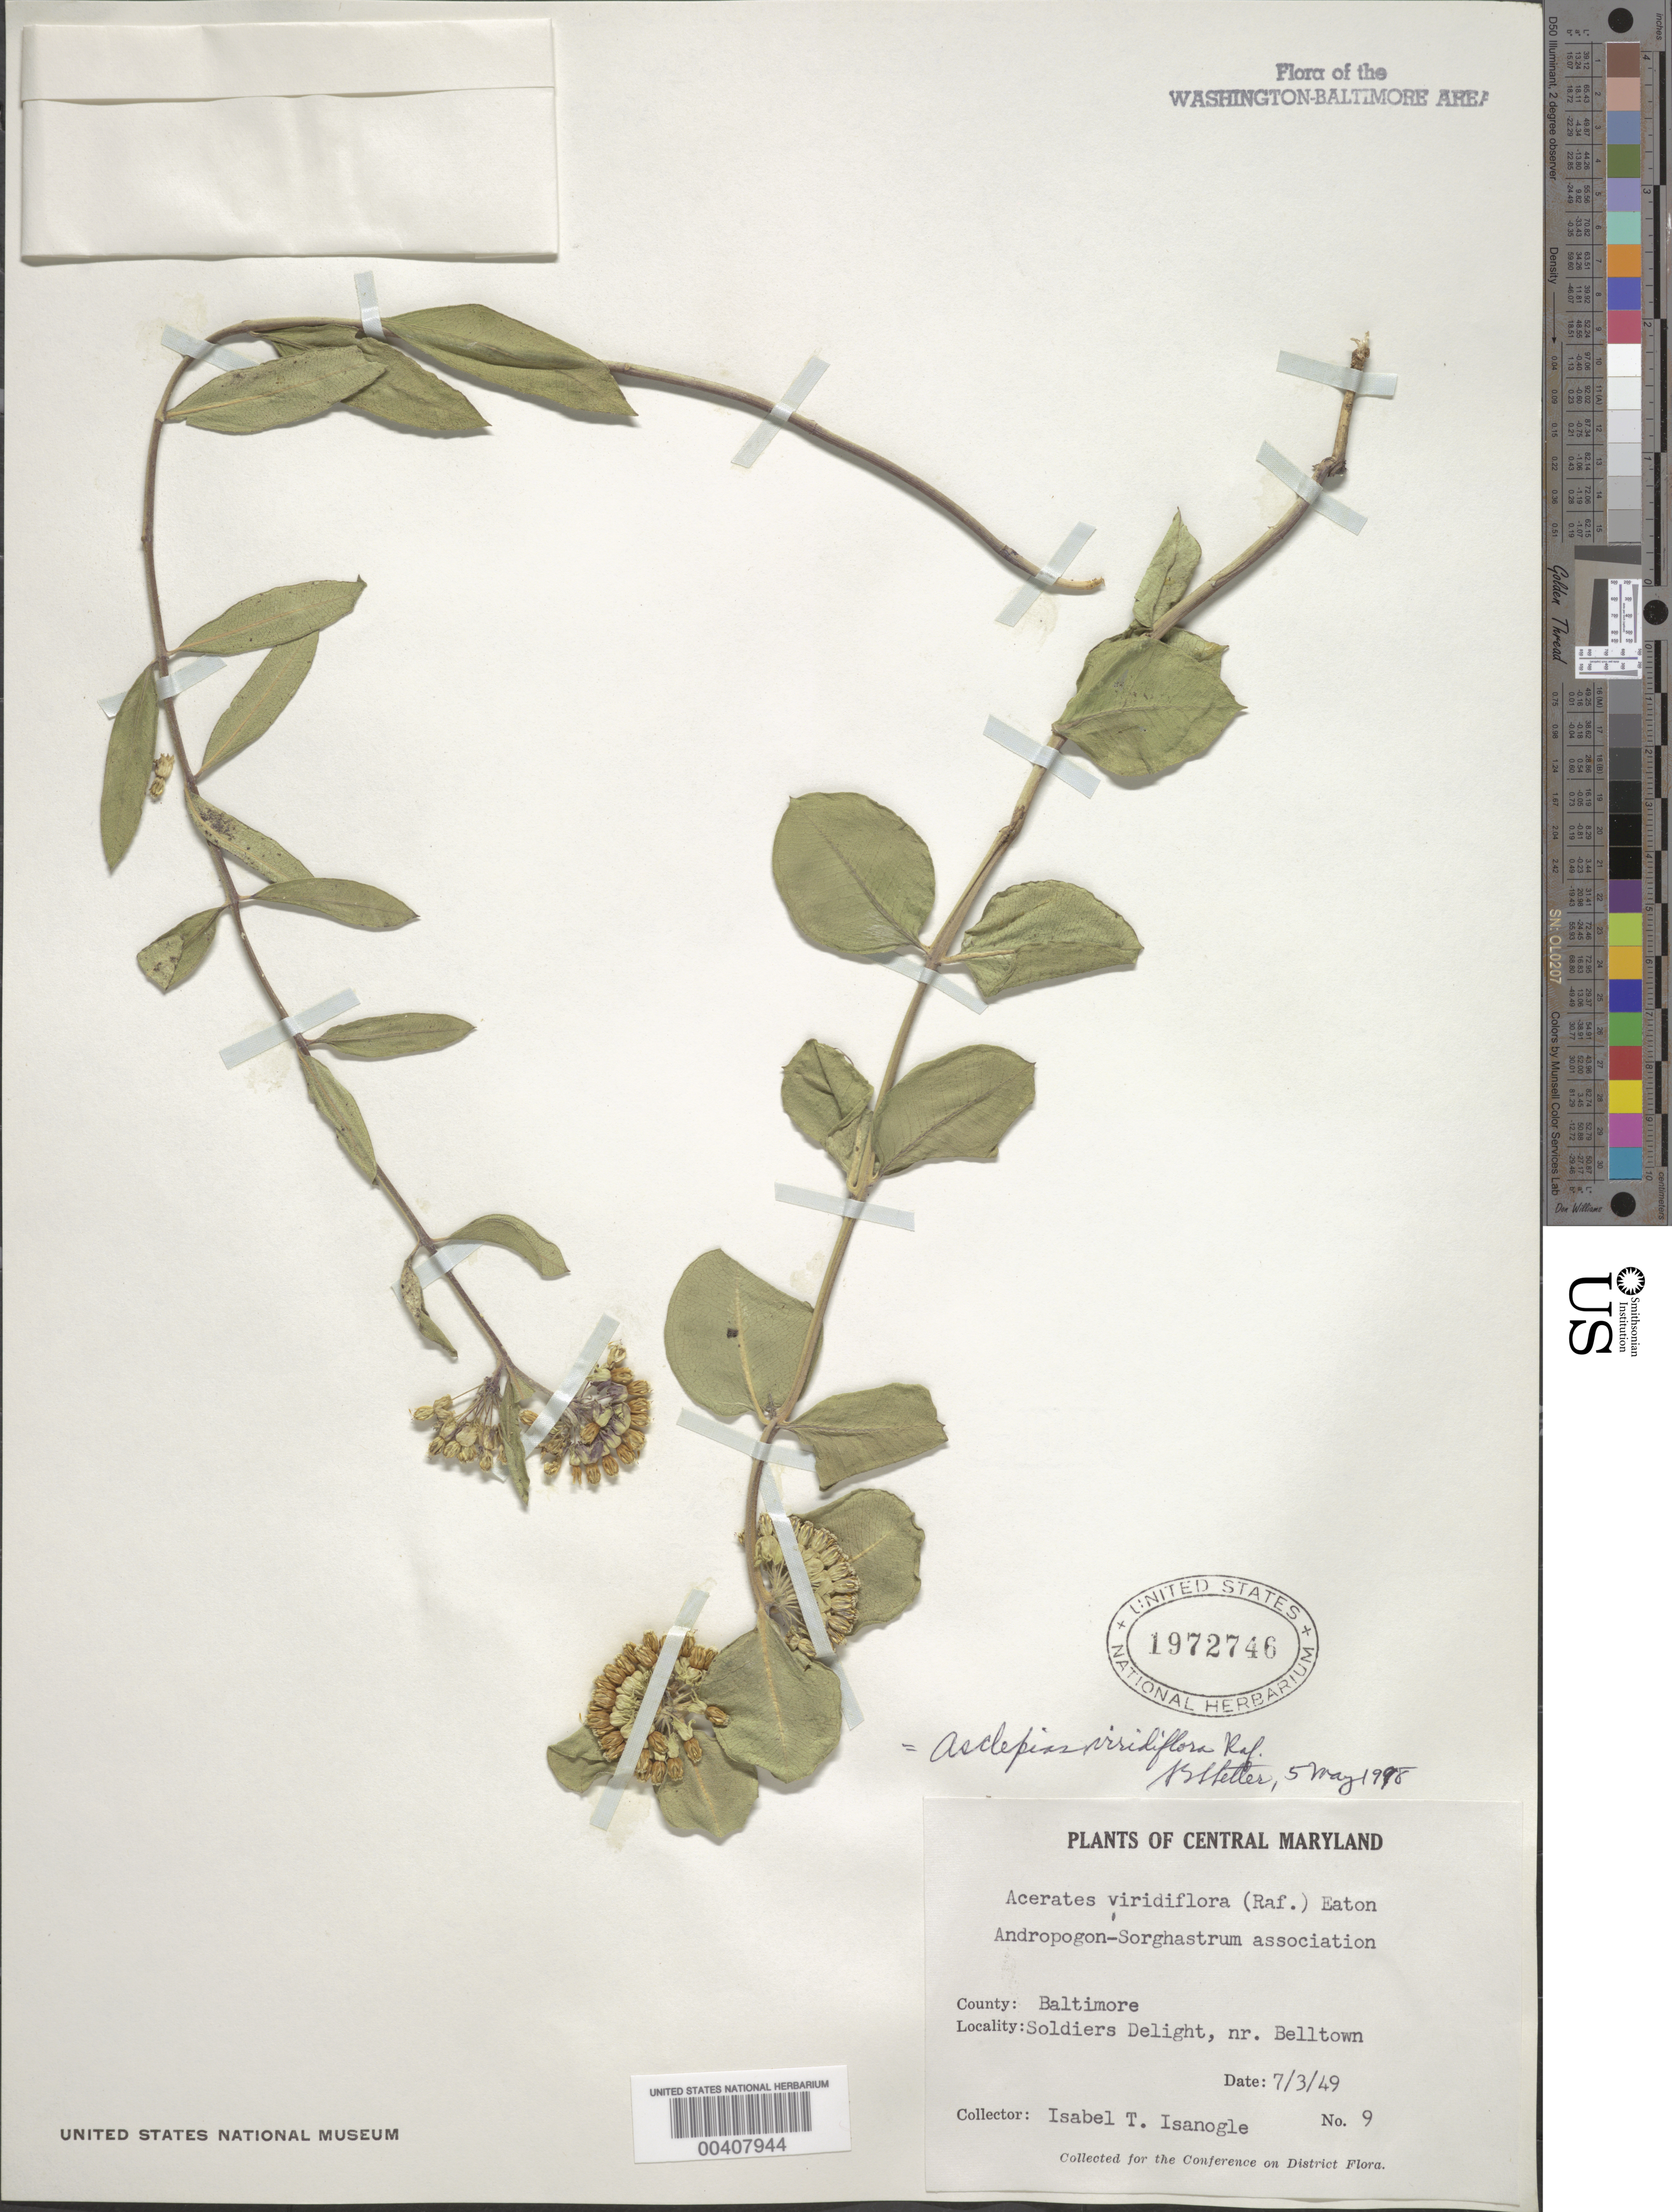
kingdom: Plantae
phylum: Tracheophyta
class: Magnoliopsida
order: Gentianales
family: Apocynaceae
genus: Asclepias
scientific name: Asclepias viridiflora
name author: Raf.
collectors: I. Isanogle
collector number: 9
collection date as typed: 03 Jul 1949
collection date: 1949-07-03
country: United States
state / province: Maryland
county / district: Baltimore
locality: Soldiers Delight near Belltown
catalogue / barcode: US 1972746